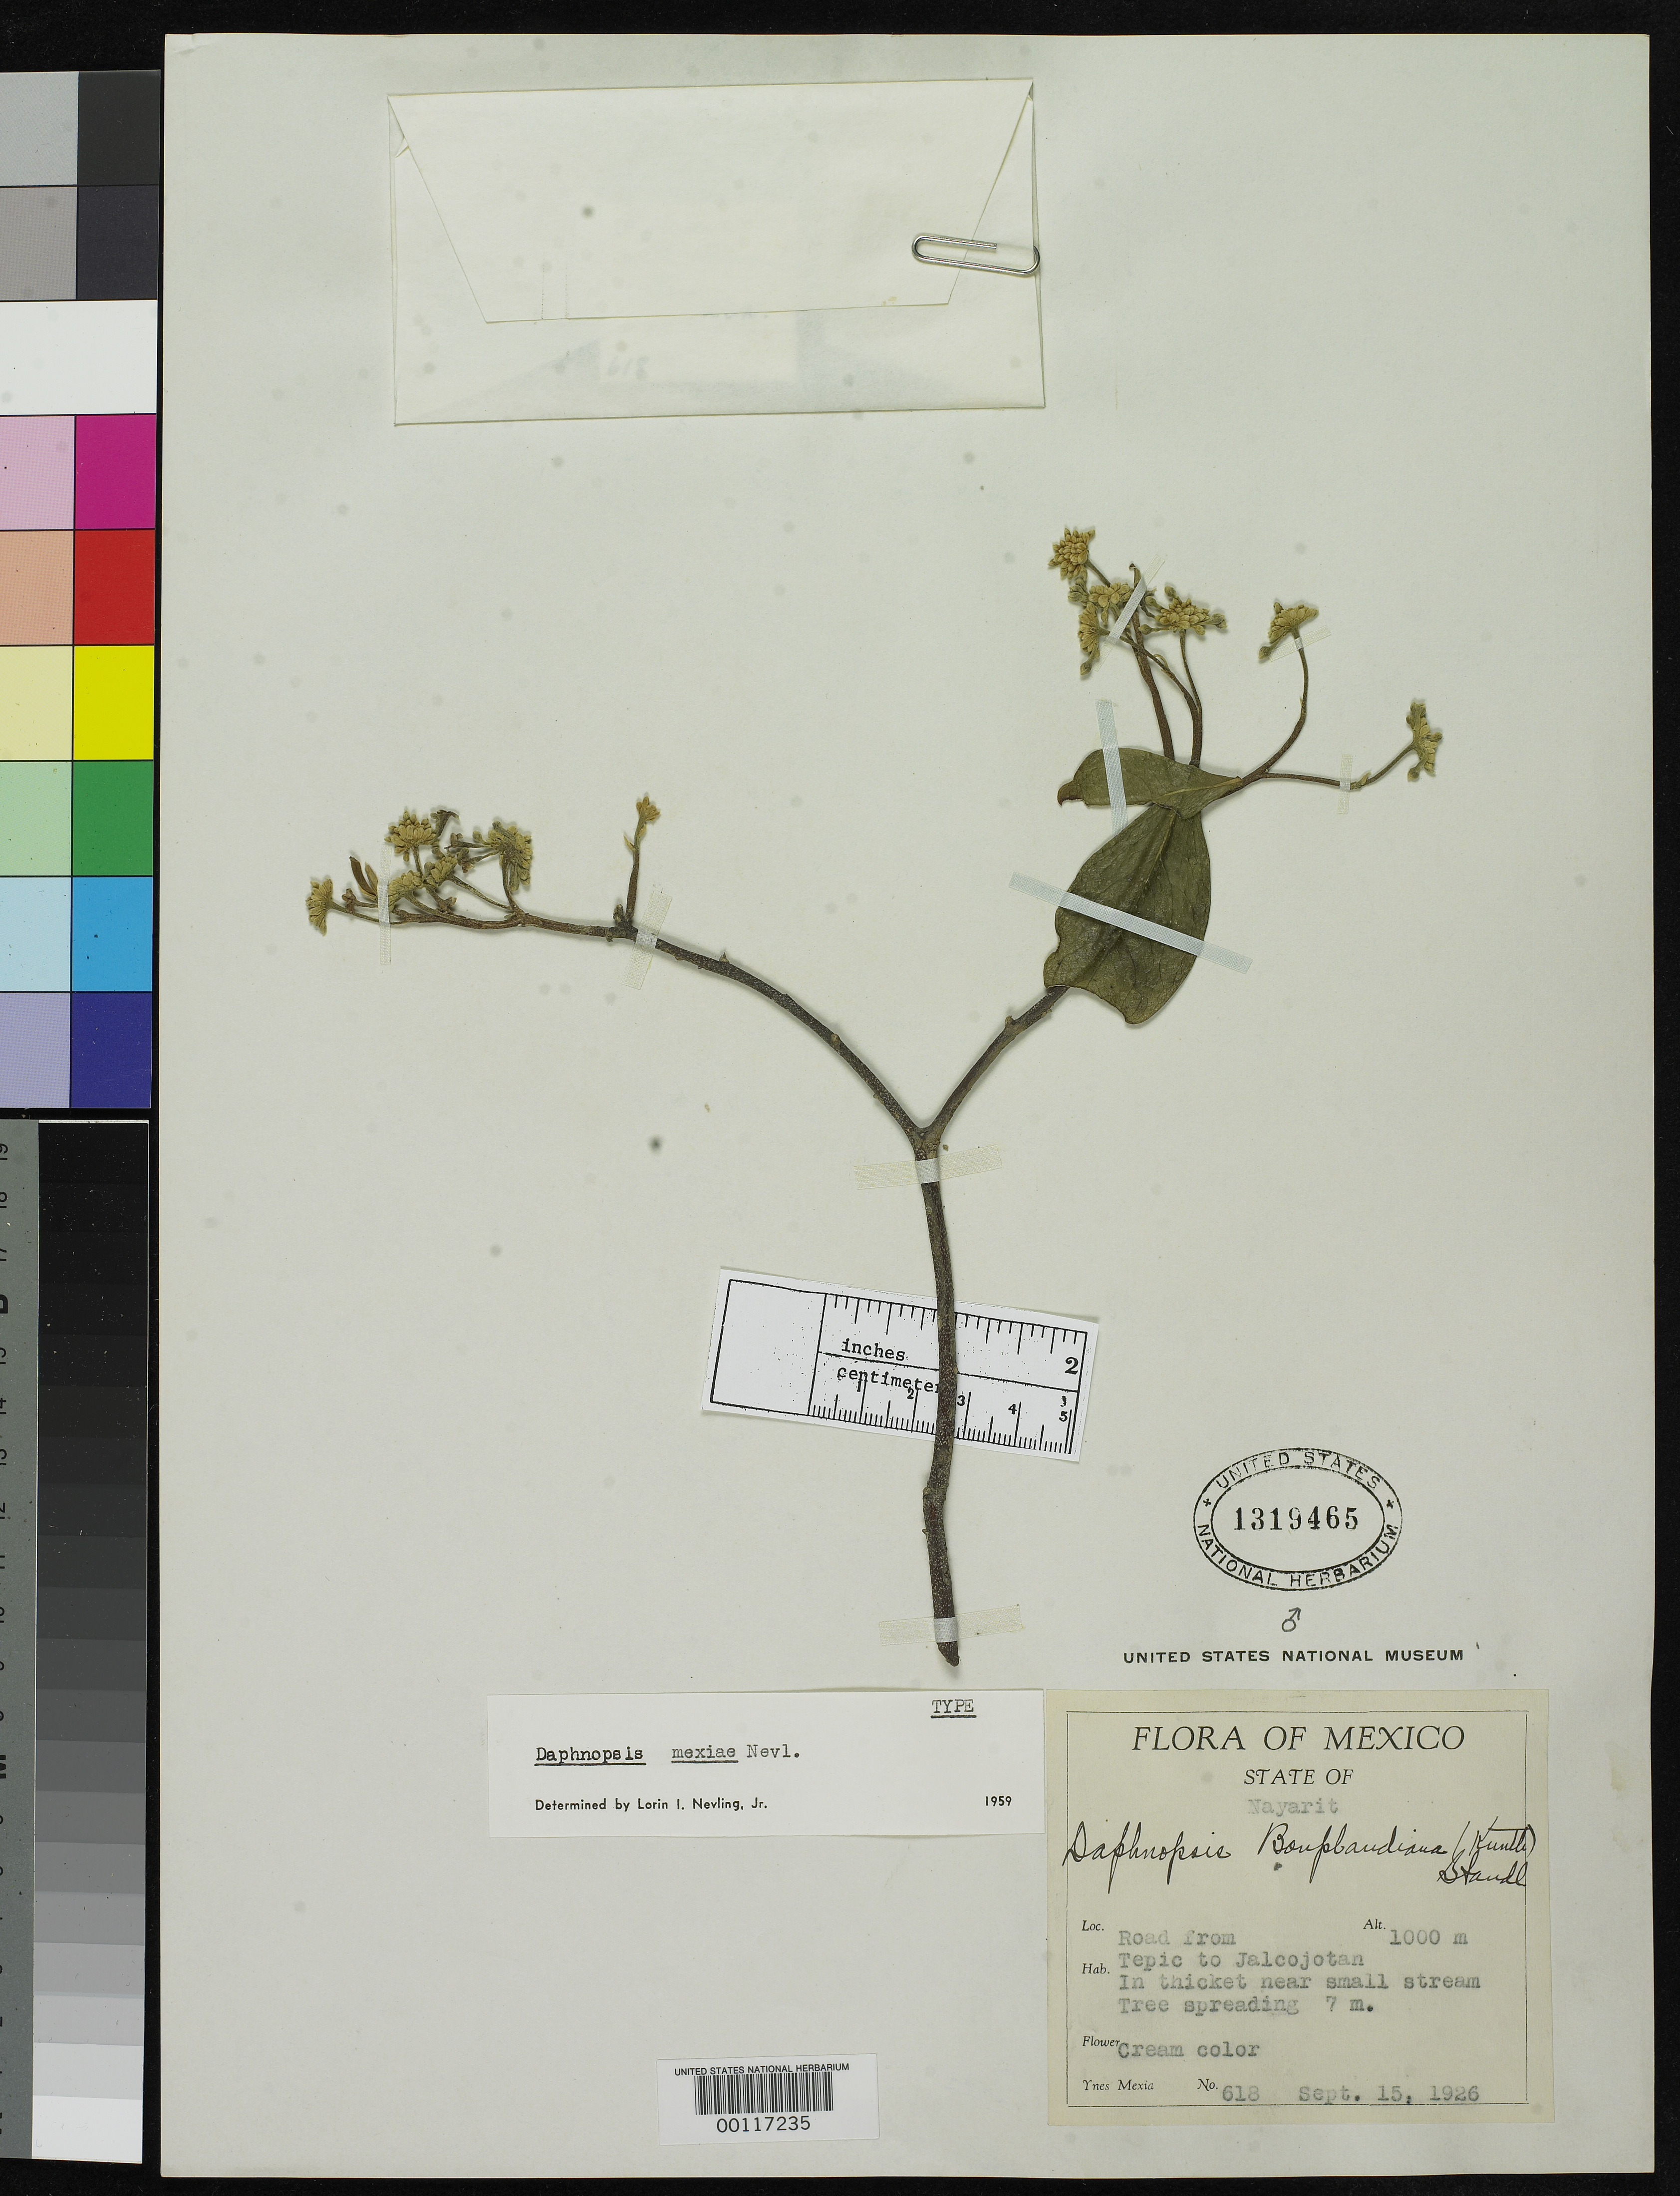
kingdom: Plantae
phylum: Tracheophyta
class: Magnoliopsida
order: Malvales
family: Thymelaeaceae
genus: Daphnopsis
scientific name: Daphnopsis mexiae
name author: Nevling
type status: Isotype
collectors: Y. Mexia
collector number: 618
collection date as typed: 15 Sep 1926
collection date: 1926-09-15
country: Mexico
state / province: Nayarit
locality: Road from Tepic to Jalocatlon.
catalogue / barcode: US 1319465